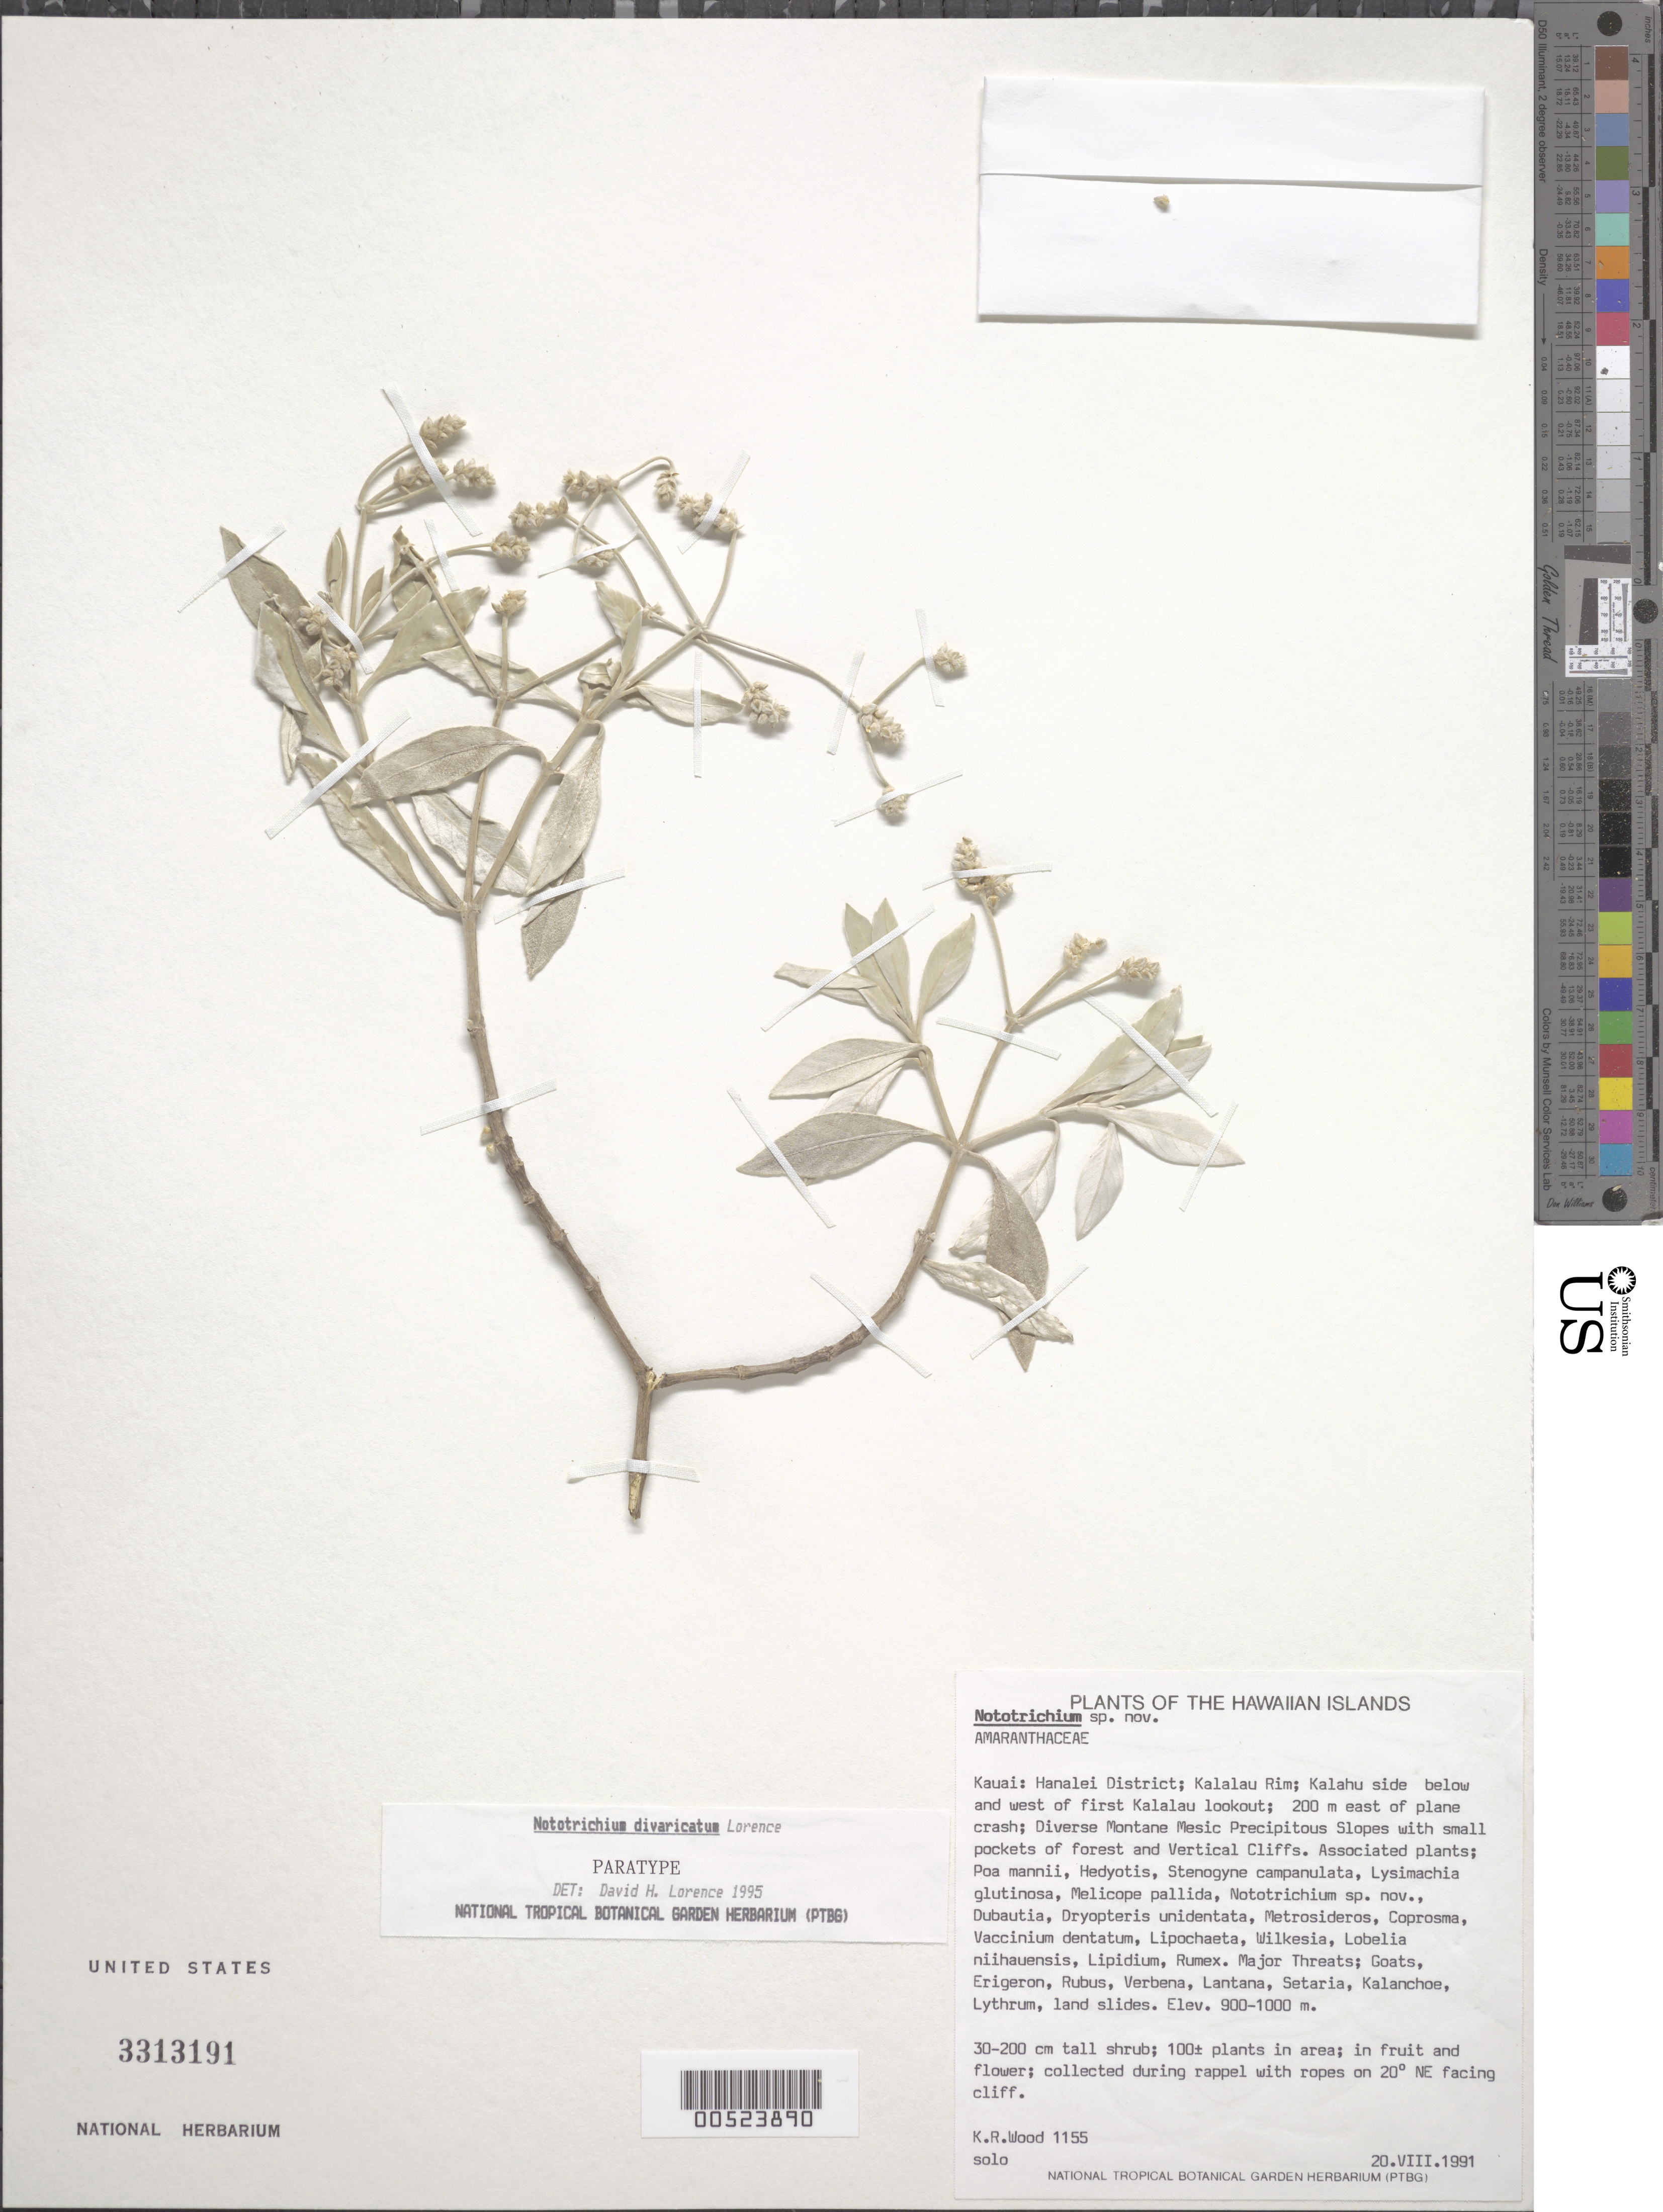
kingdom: Plantae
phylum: Tracheophyta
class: Magnoliopsida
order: Caryophyllales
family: Amaranthaceae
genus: Achyranthes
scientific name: Achyranthes divaricata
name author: (Lorence) Di Vincenzo et al.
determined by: Wagner, W. L., (BOT), Smithsonian Institution - National Museum of Natural History (UNITED STATES)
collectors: K. R. Wood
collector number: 1155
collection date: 1991-08-20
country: United States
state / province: Hawaii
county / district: Kauai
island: Kaua'i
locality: Hawaiian Islands. Kauai: Hanalei District; Kalalau Rim; Kalahu side below and west of first Kalalau lookout; 200 m east of plane crash.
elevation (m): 900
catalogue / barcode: US 3313191